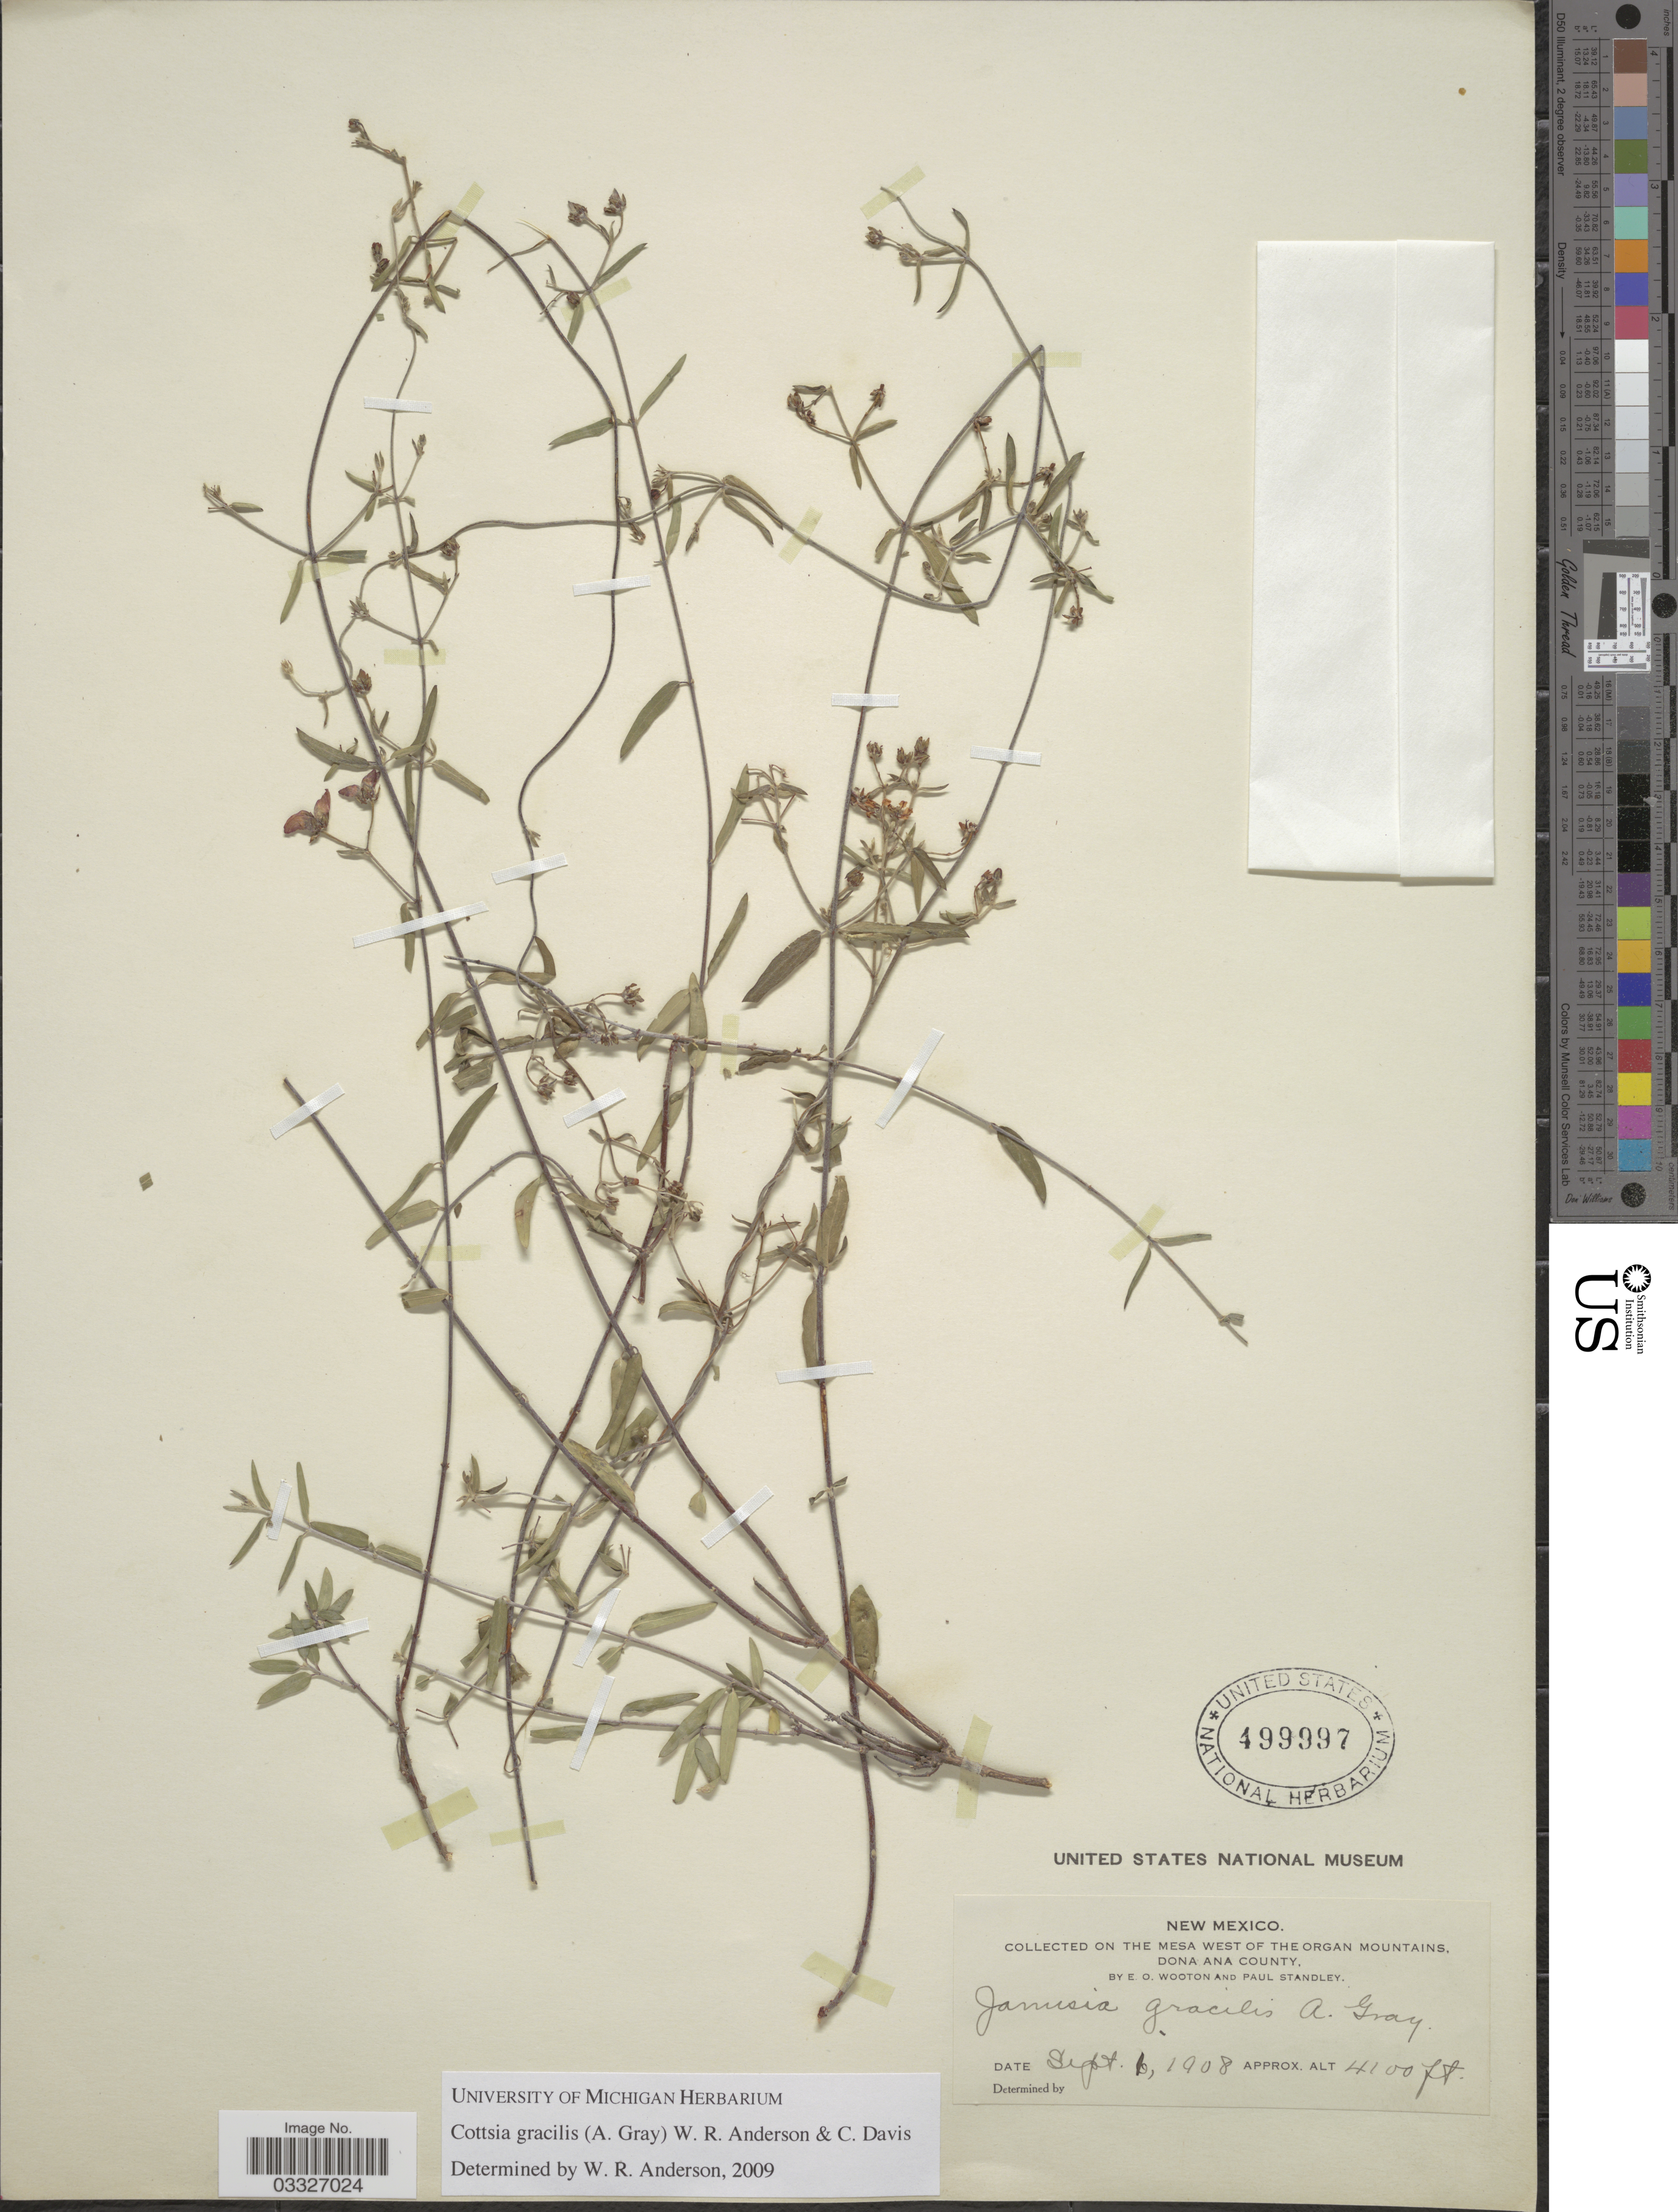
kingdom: Plantae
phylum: Tracheophyta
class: Magnoliopsida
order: Malpighiales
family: Malpighiaceae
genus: Cottsia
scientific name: Cottsia gracilis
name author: (A. Gray) W.R. Anderson & C. Davis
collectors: E. O. Wooton & P. C. Standley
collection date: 1908-09-01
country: United States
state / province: New Mexico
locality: On the mesa west of the Organ Mountains, Dona Ana County.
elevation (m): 1250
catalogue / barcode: US 499997